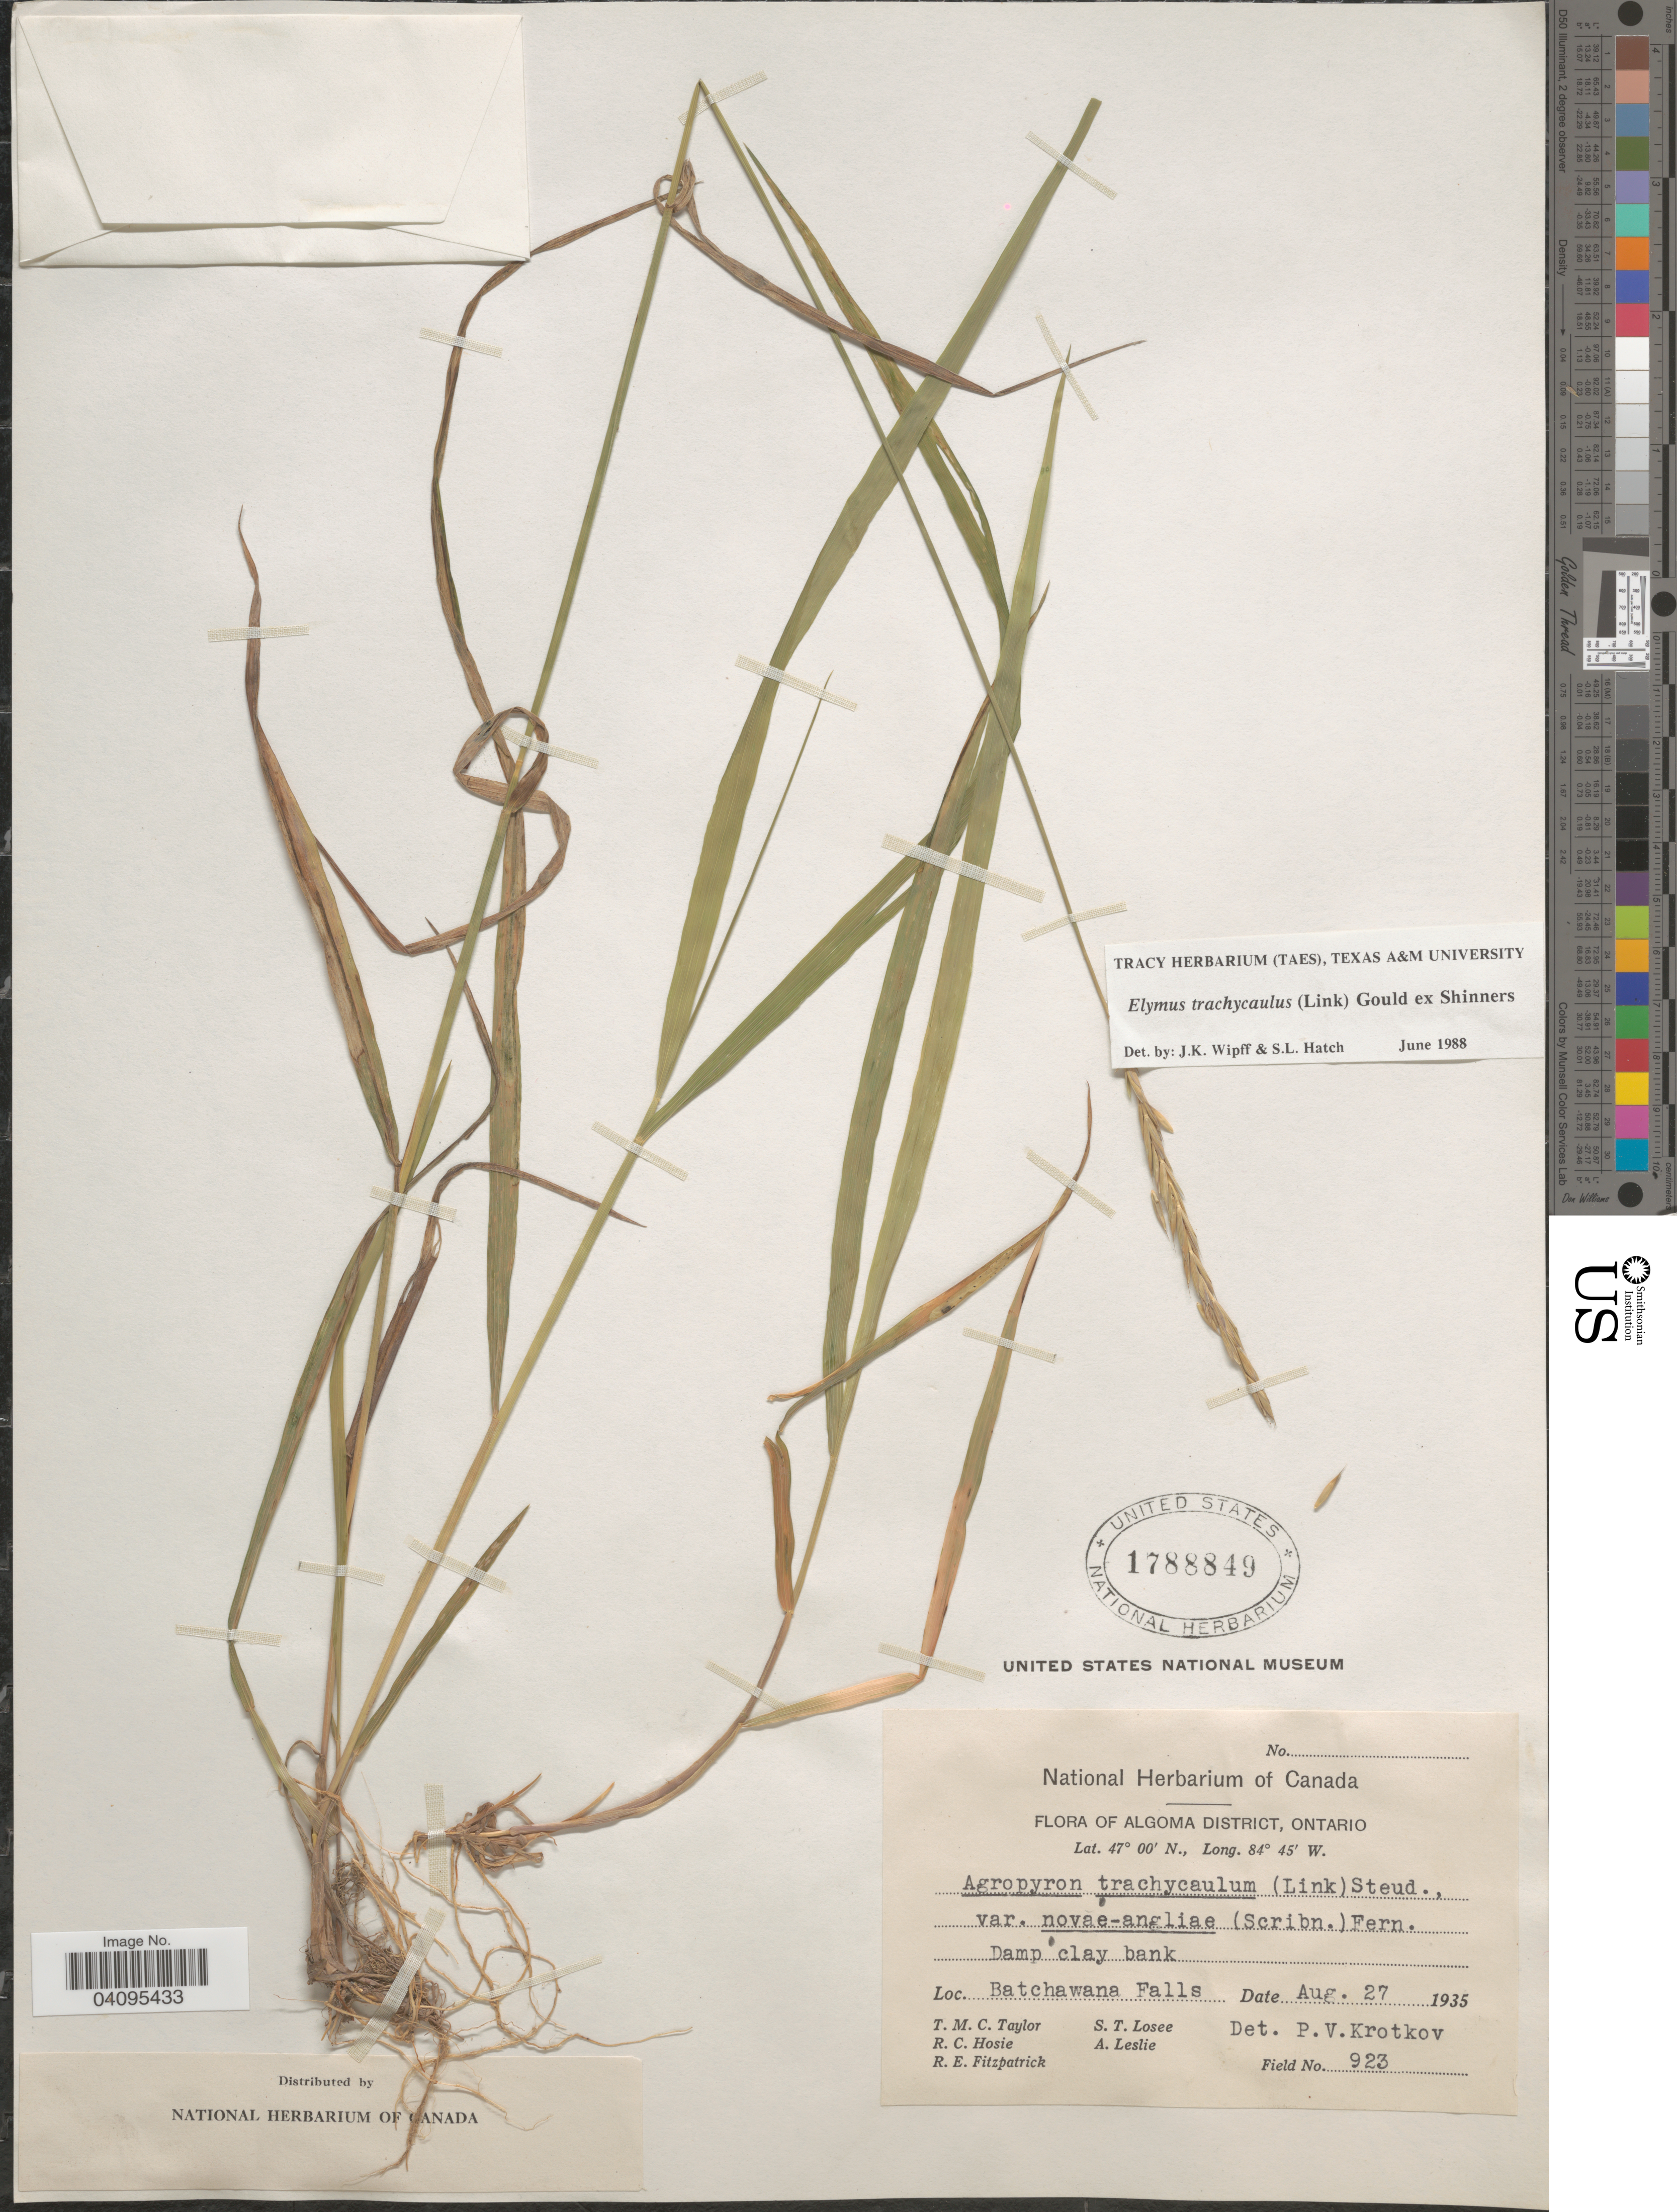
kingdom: Plantae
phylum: Tracheophyta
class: Liliopsida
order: Poales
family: Poaceae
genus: Elymus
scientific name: Elymus trachycaulus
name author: (Link) Gould ex Shinners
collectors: T. M. C. Taylor, S. Losee, R. Hosie, A. Leslie & R. Fitzpatrick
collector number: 923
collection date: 1935-08-27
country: Canada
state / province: Ontario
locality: Algoma District. Damp clay bank. Batchawana Falls.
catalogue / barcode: US 1788849